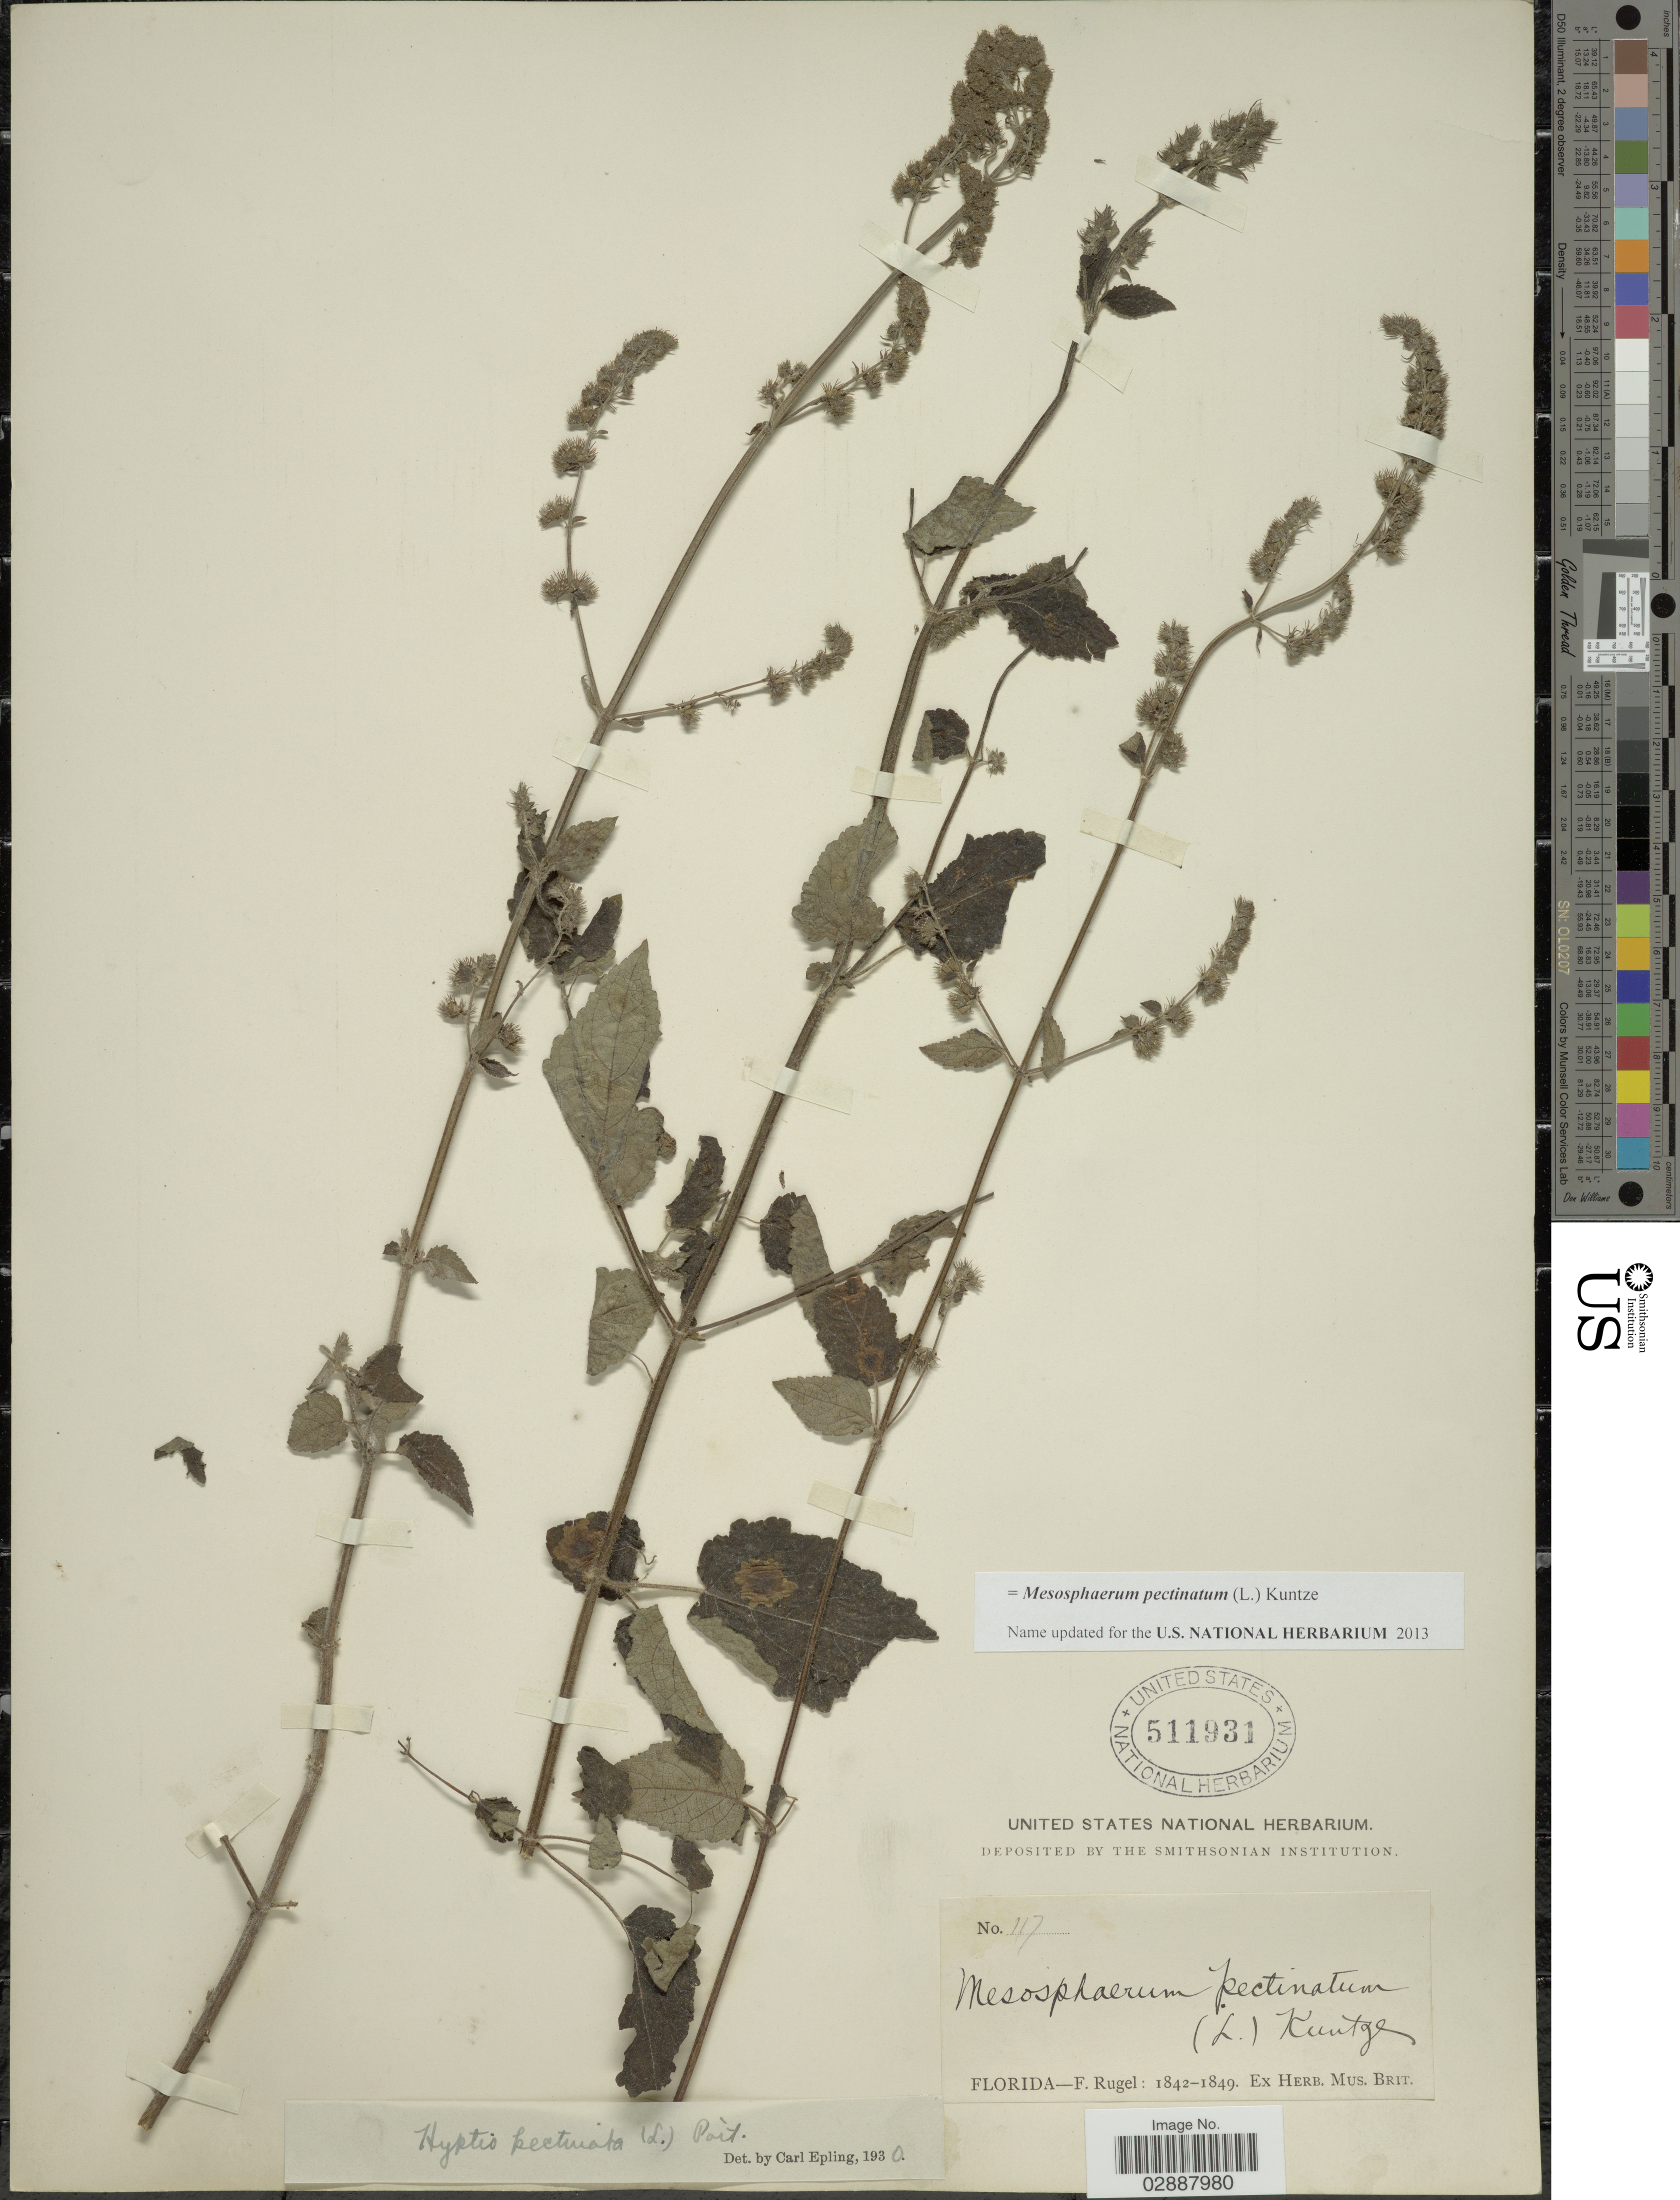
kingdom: Plantae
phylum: Tracheophyta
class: Magnoliopsida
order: Lamiales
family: Lamiaceae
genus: Mesosphaerum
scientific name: Mesosphaerum pectinatum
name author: (L.) Kuntze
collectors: F. Rugel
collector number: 117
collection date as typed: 1849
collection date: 1842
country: United States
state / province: Florida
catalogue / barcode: US 511931